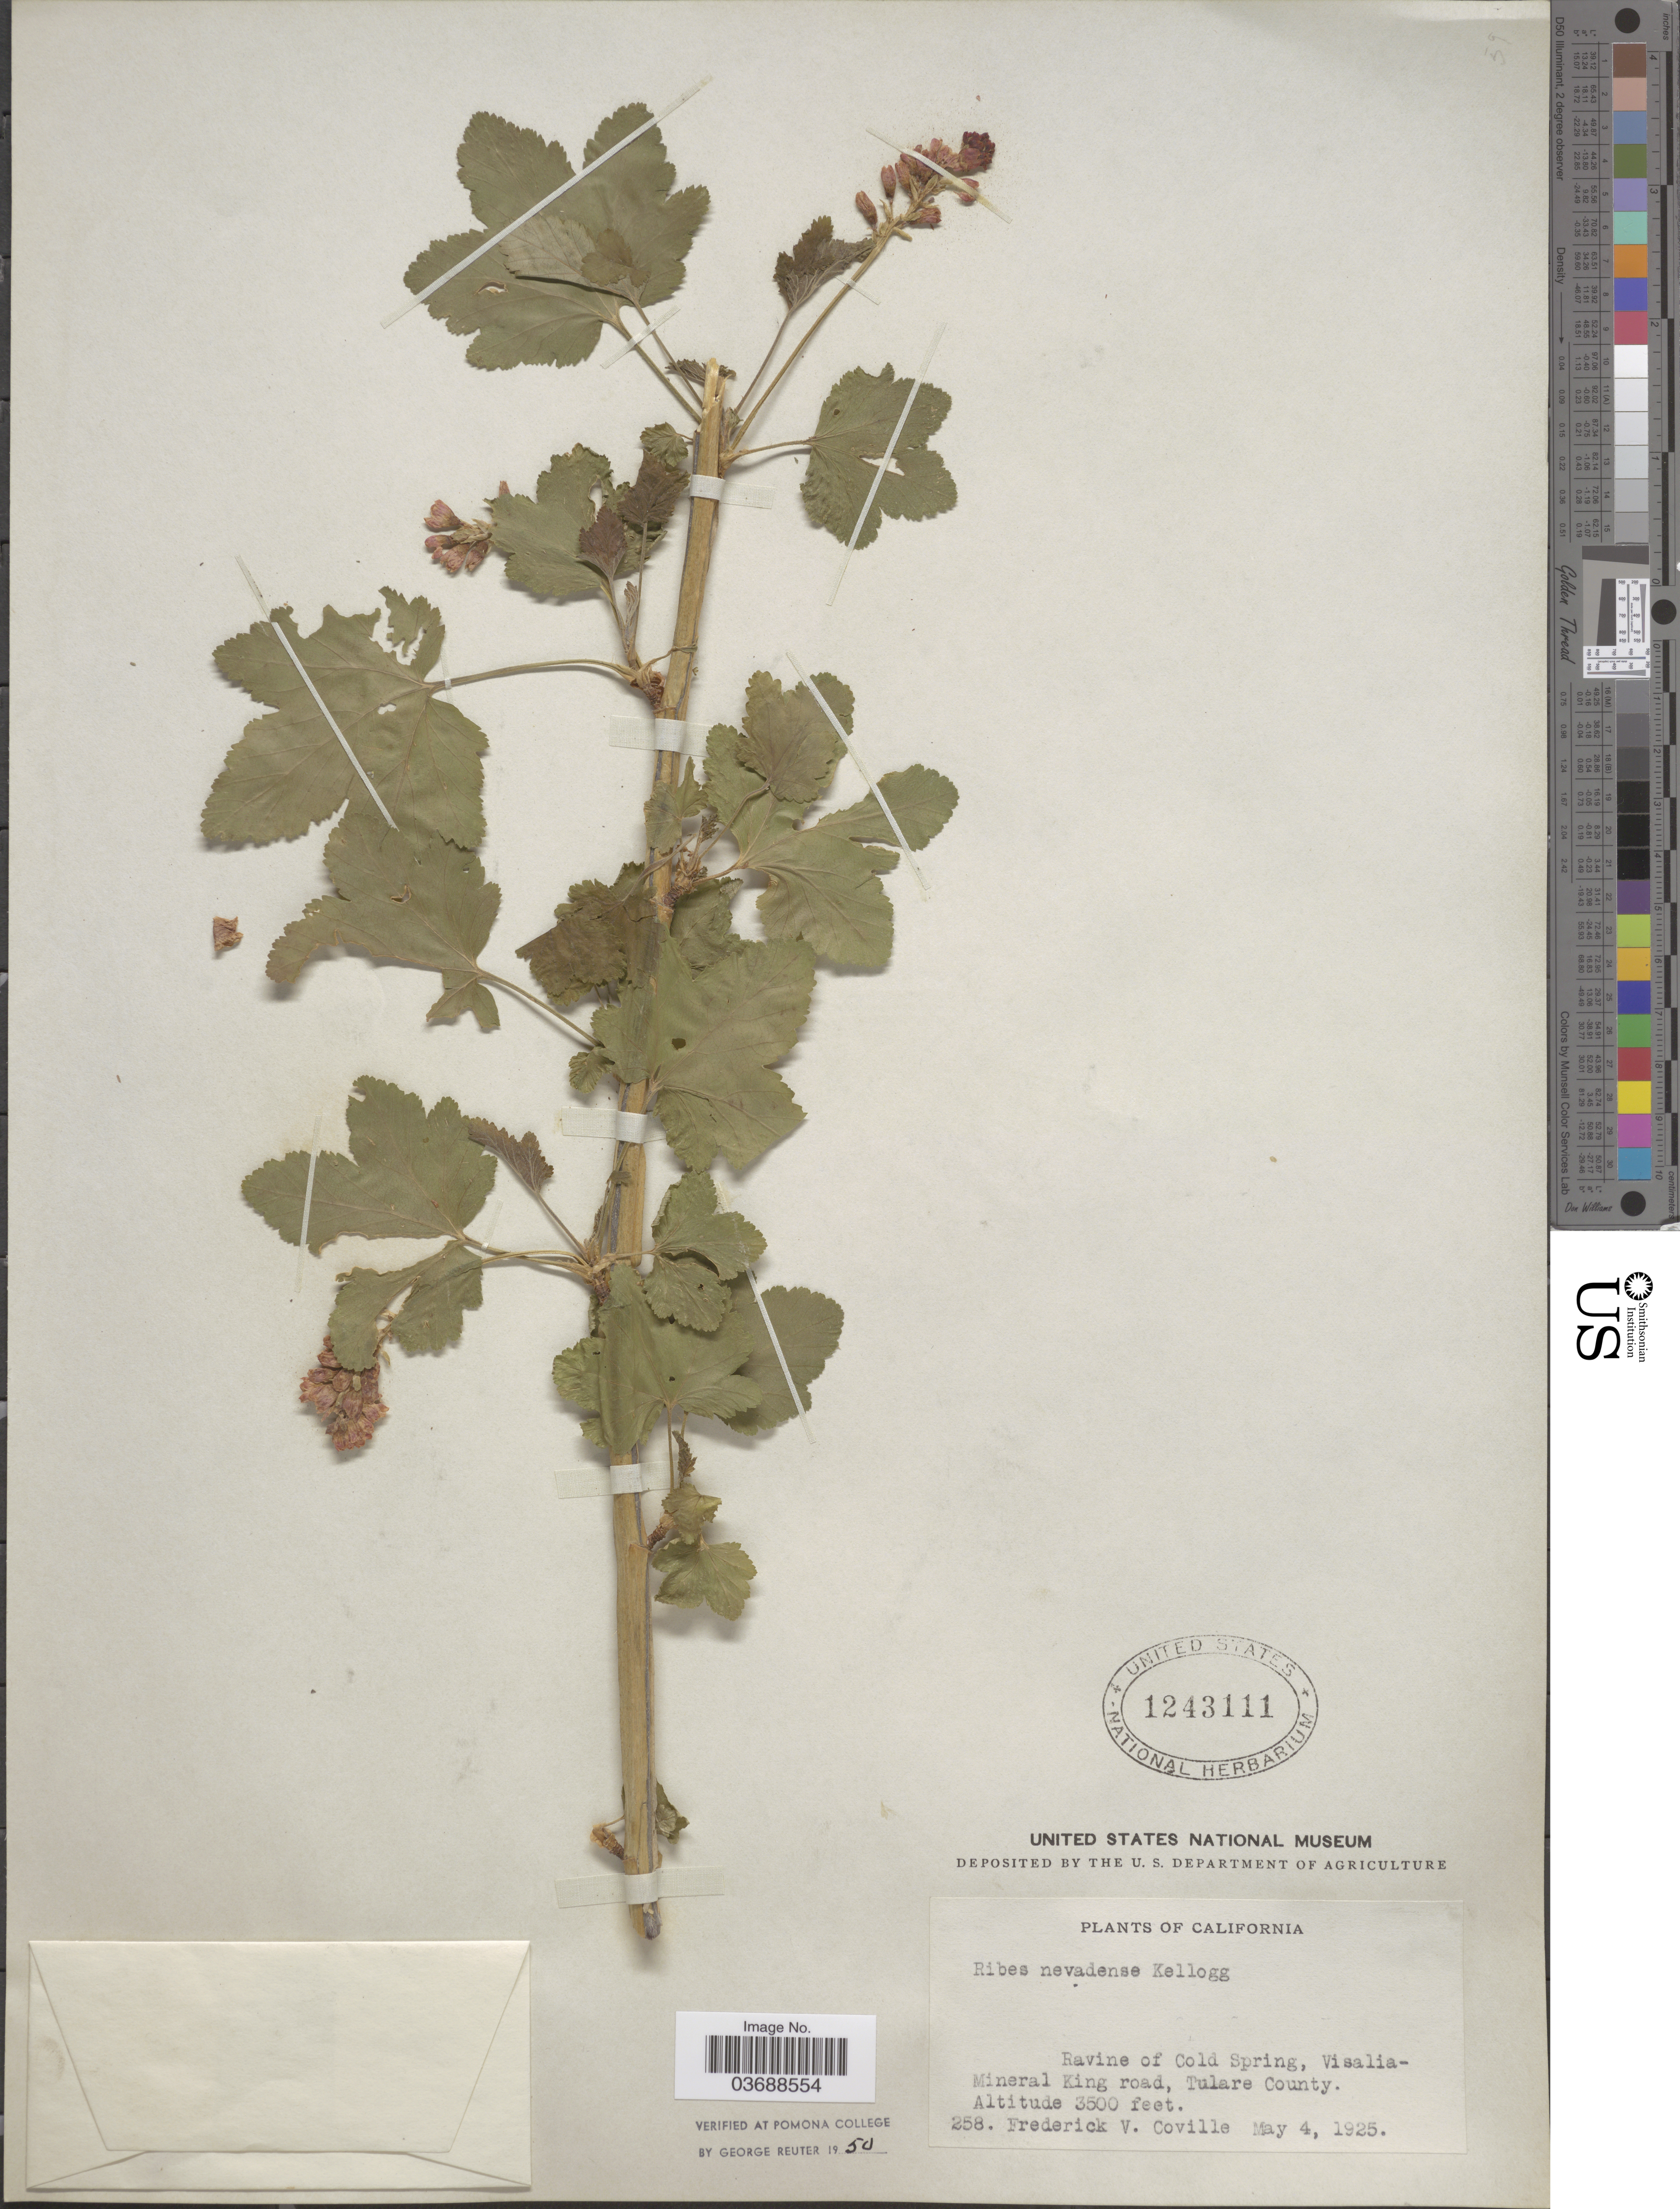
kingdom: Plantae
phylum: Tracheophyta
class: Magnoliopsida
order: Saxifragales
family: Grossulariaceae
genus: Ribes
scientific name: Ribes nevadense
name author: Kellogg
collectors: F. V. Coville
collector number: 258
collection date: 1925-05-04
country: United States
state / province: California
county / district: Tulare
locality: Ravine of Cold Spring, Visalia-Mineral King road, Tulare County.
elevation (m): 1067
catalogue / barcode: US 1243111